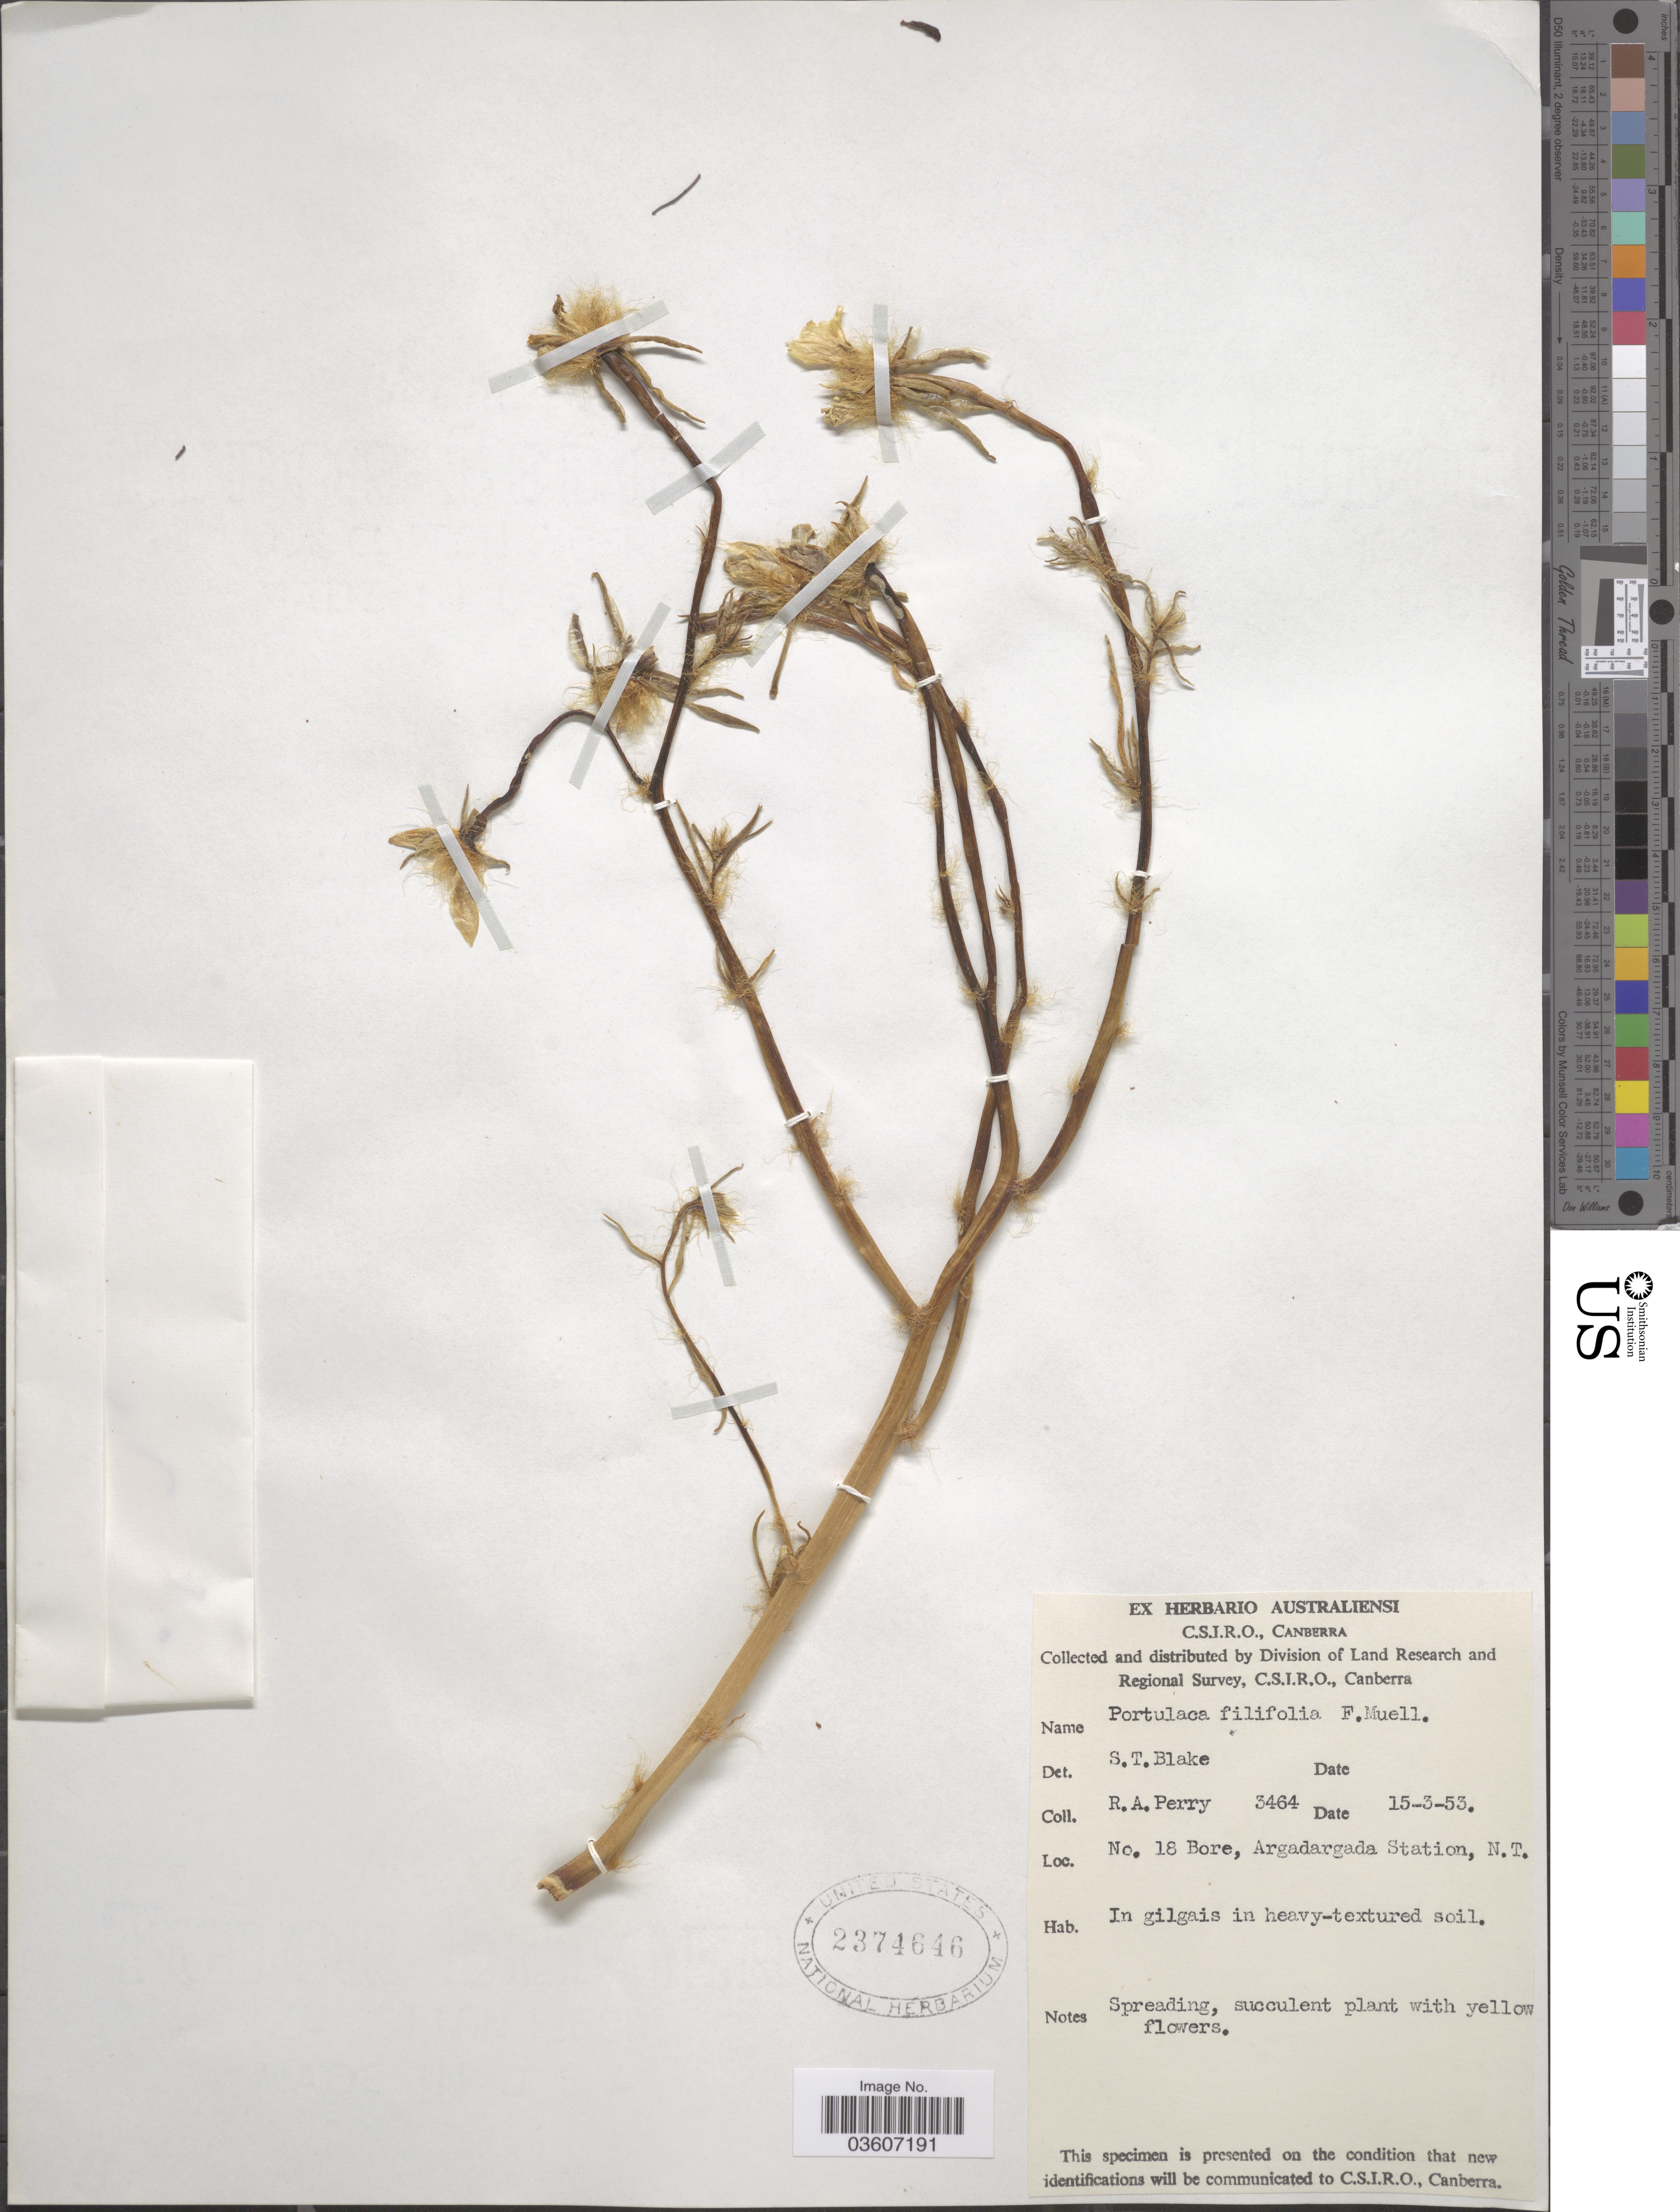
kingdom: Plantae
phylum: Tracheophyta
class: Magnoliopsida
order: Caryophyllales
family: Portulacaceae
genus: Portulaca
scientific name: Portulaca filifolia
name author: F. Muell.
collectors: Perry, R. A.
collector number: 3464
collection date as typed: Transcribed d/m/y: 15/3/53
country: Australia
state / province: Northern Territory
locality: No. 18 Bore, Argadargada Station.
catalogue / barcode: US 2374646